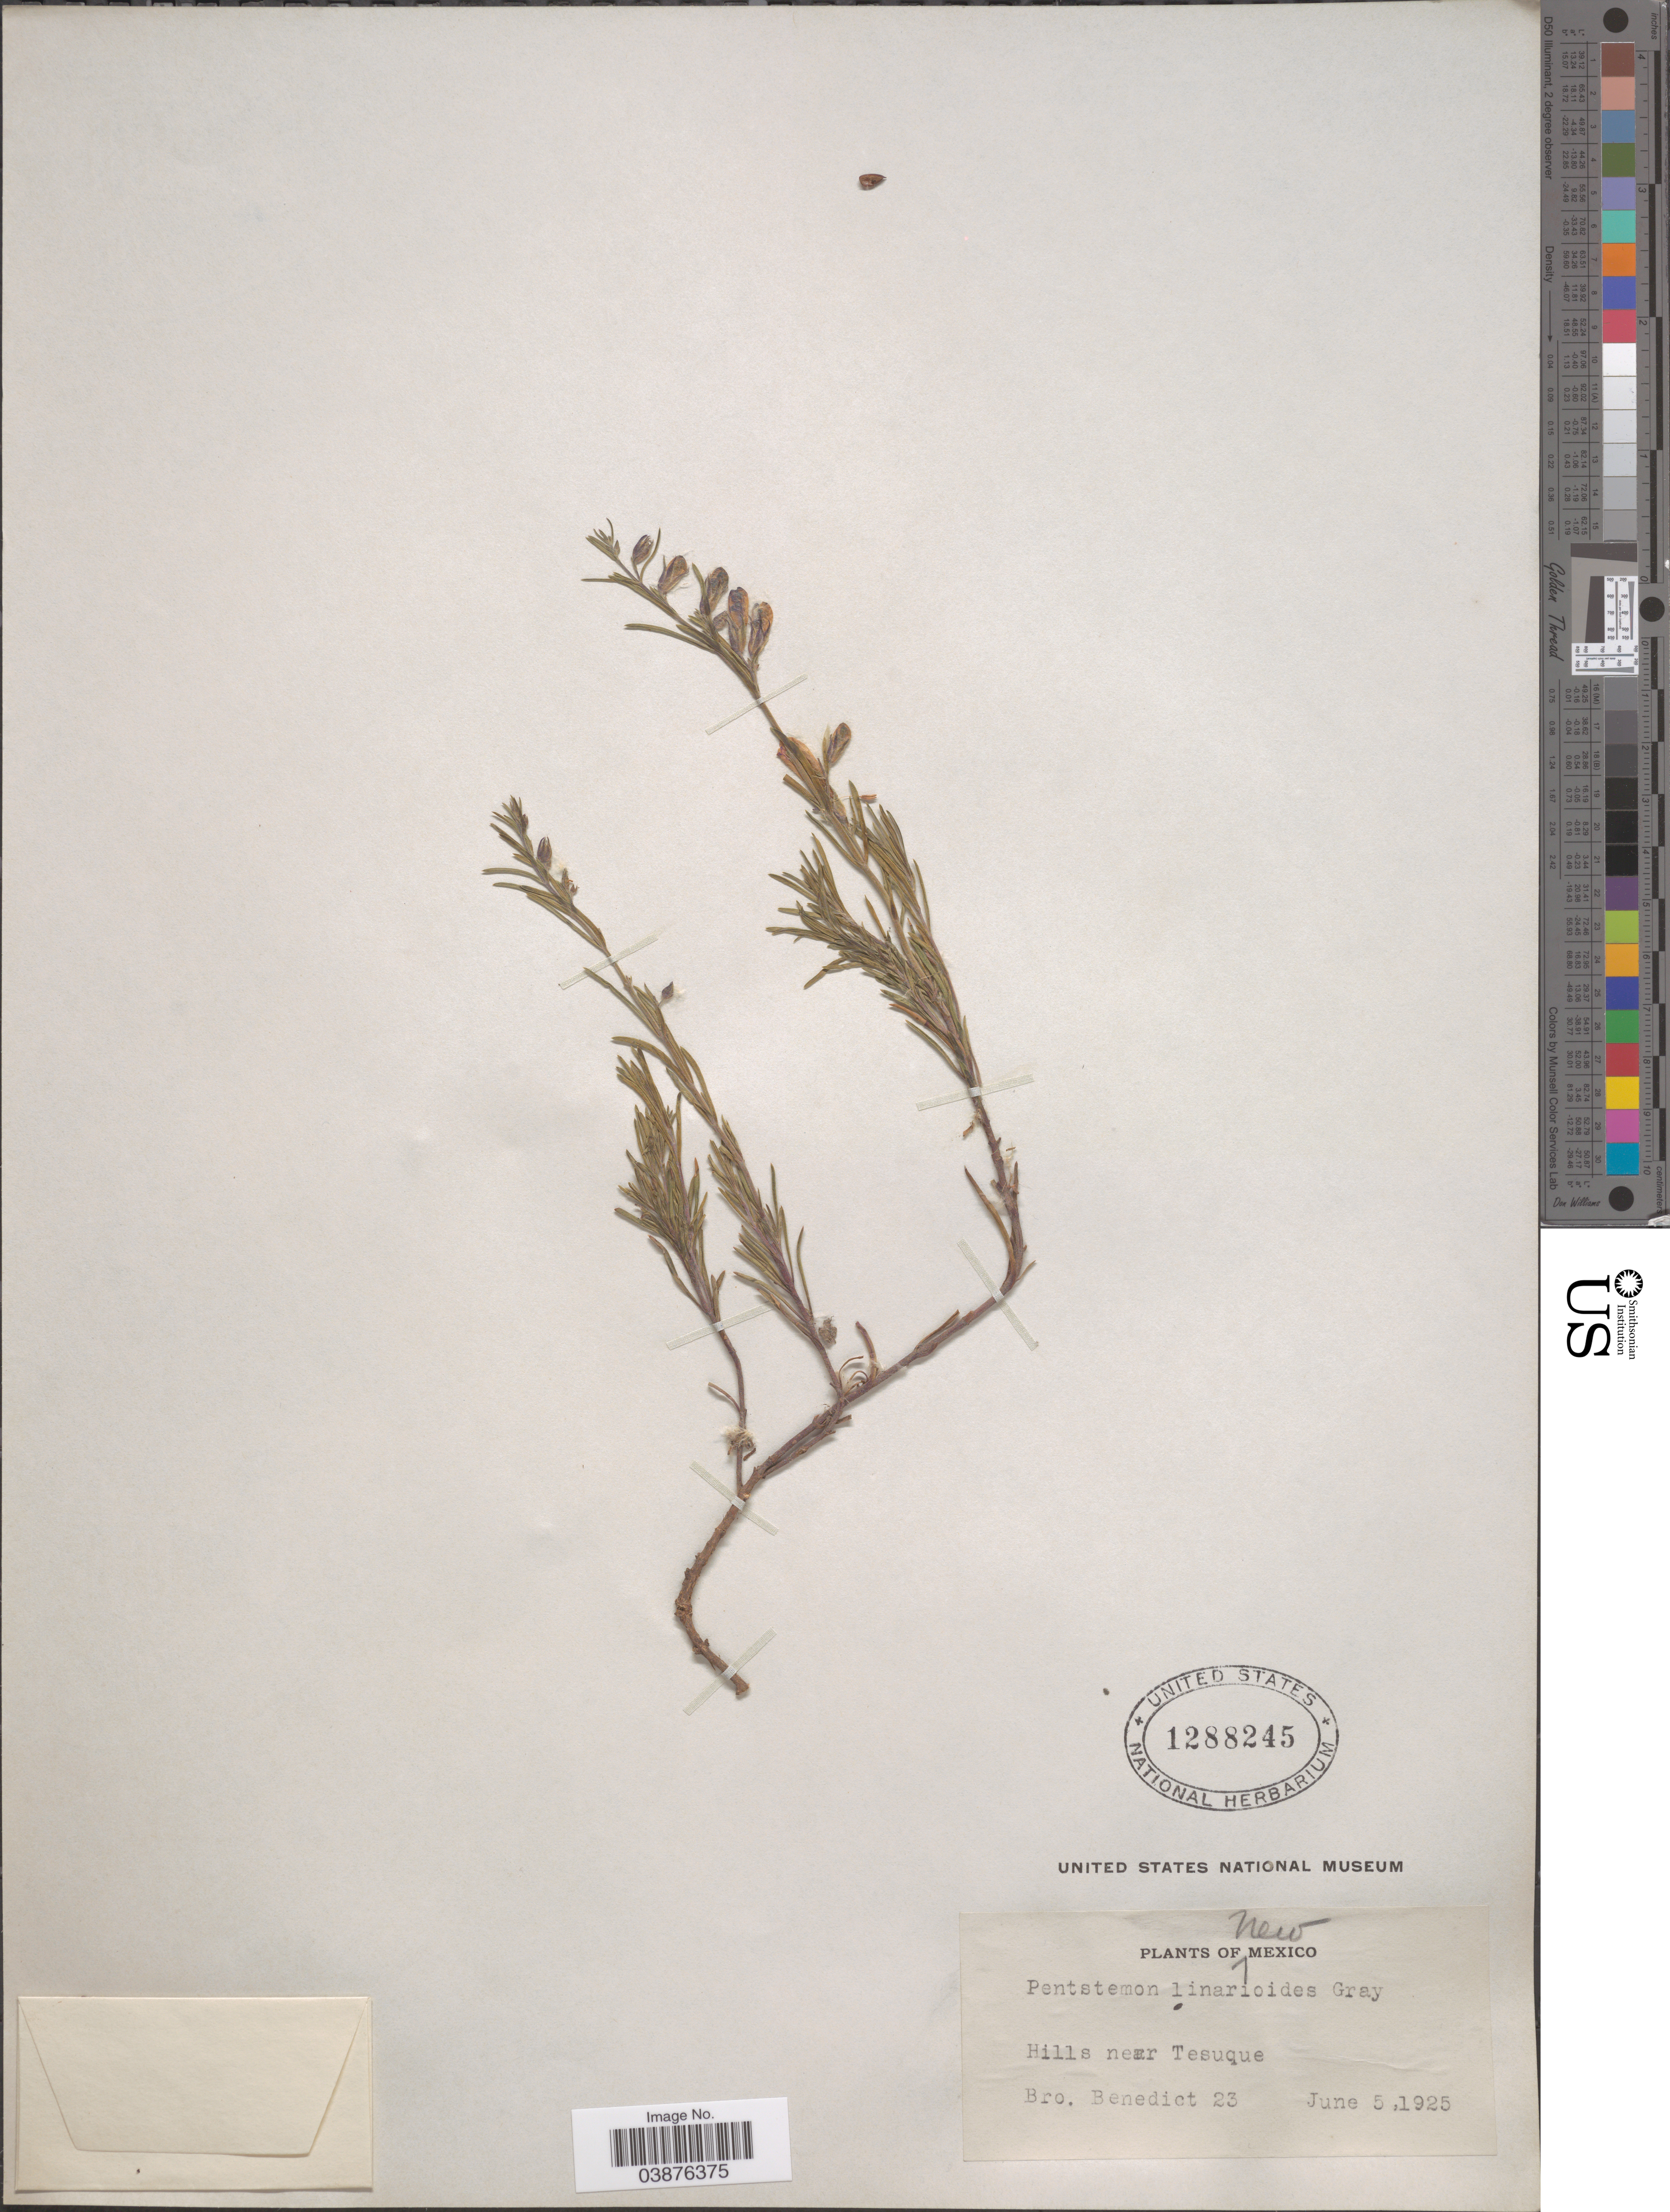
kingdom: Plantae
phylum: Tracheophyta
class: Magnoliopsida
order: Lamiales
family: Plantaginaceae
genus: Penstemon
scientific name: Penstemon linarioides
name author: A. Gray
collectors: Bro. Benedict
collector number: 23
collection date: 1925-06-05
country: United States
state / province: New Mexico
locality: Hills near Tesuque.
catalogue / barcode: US 1288245